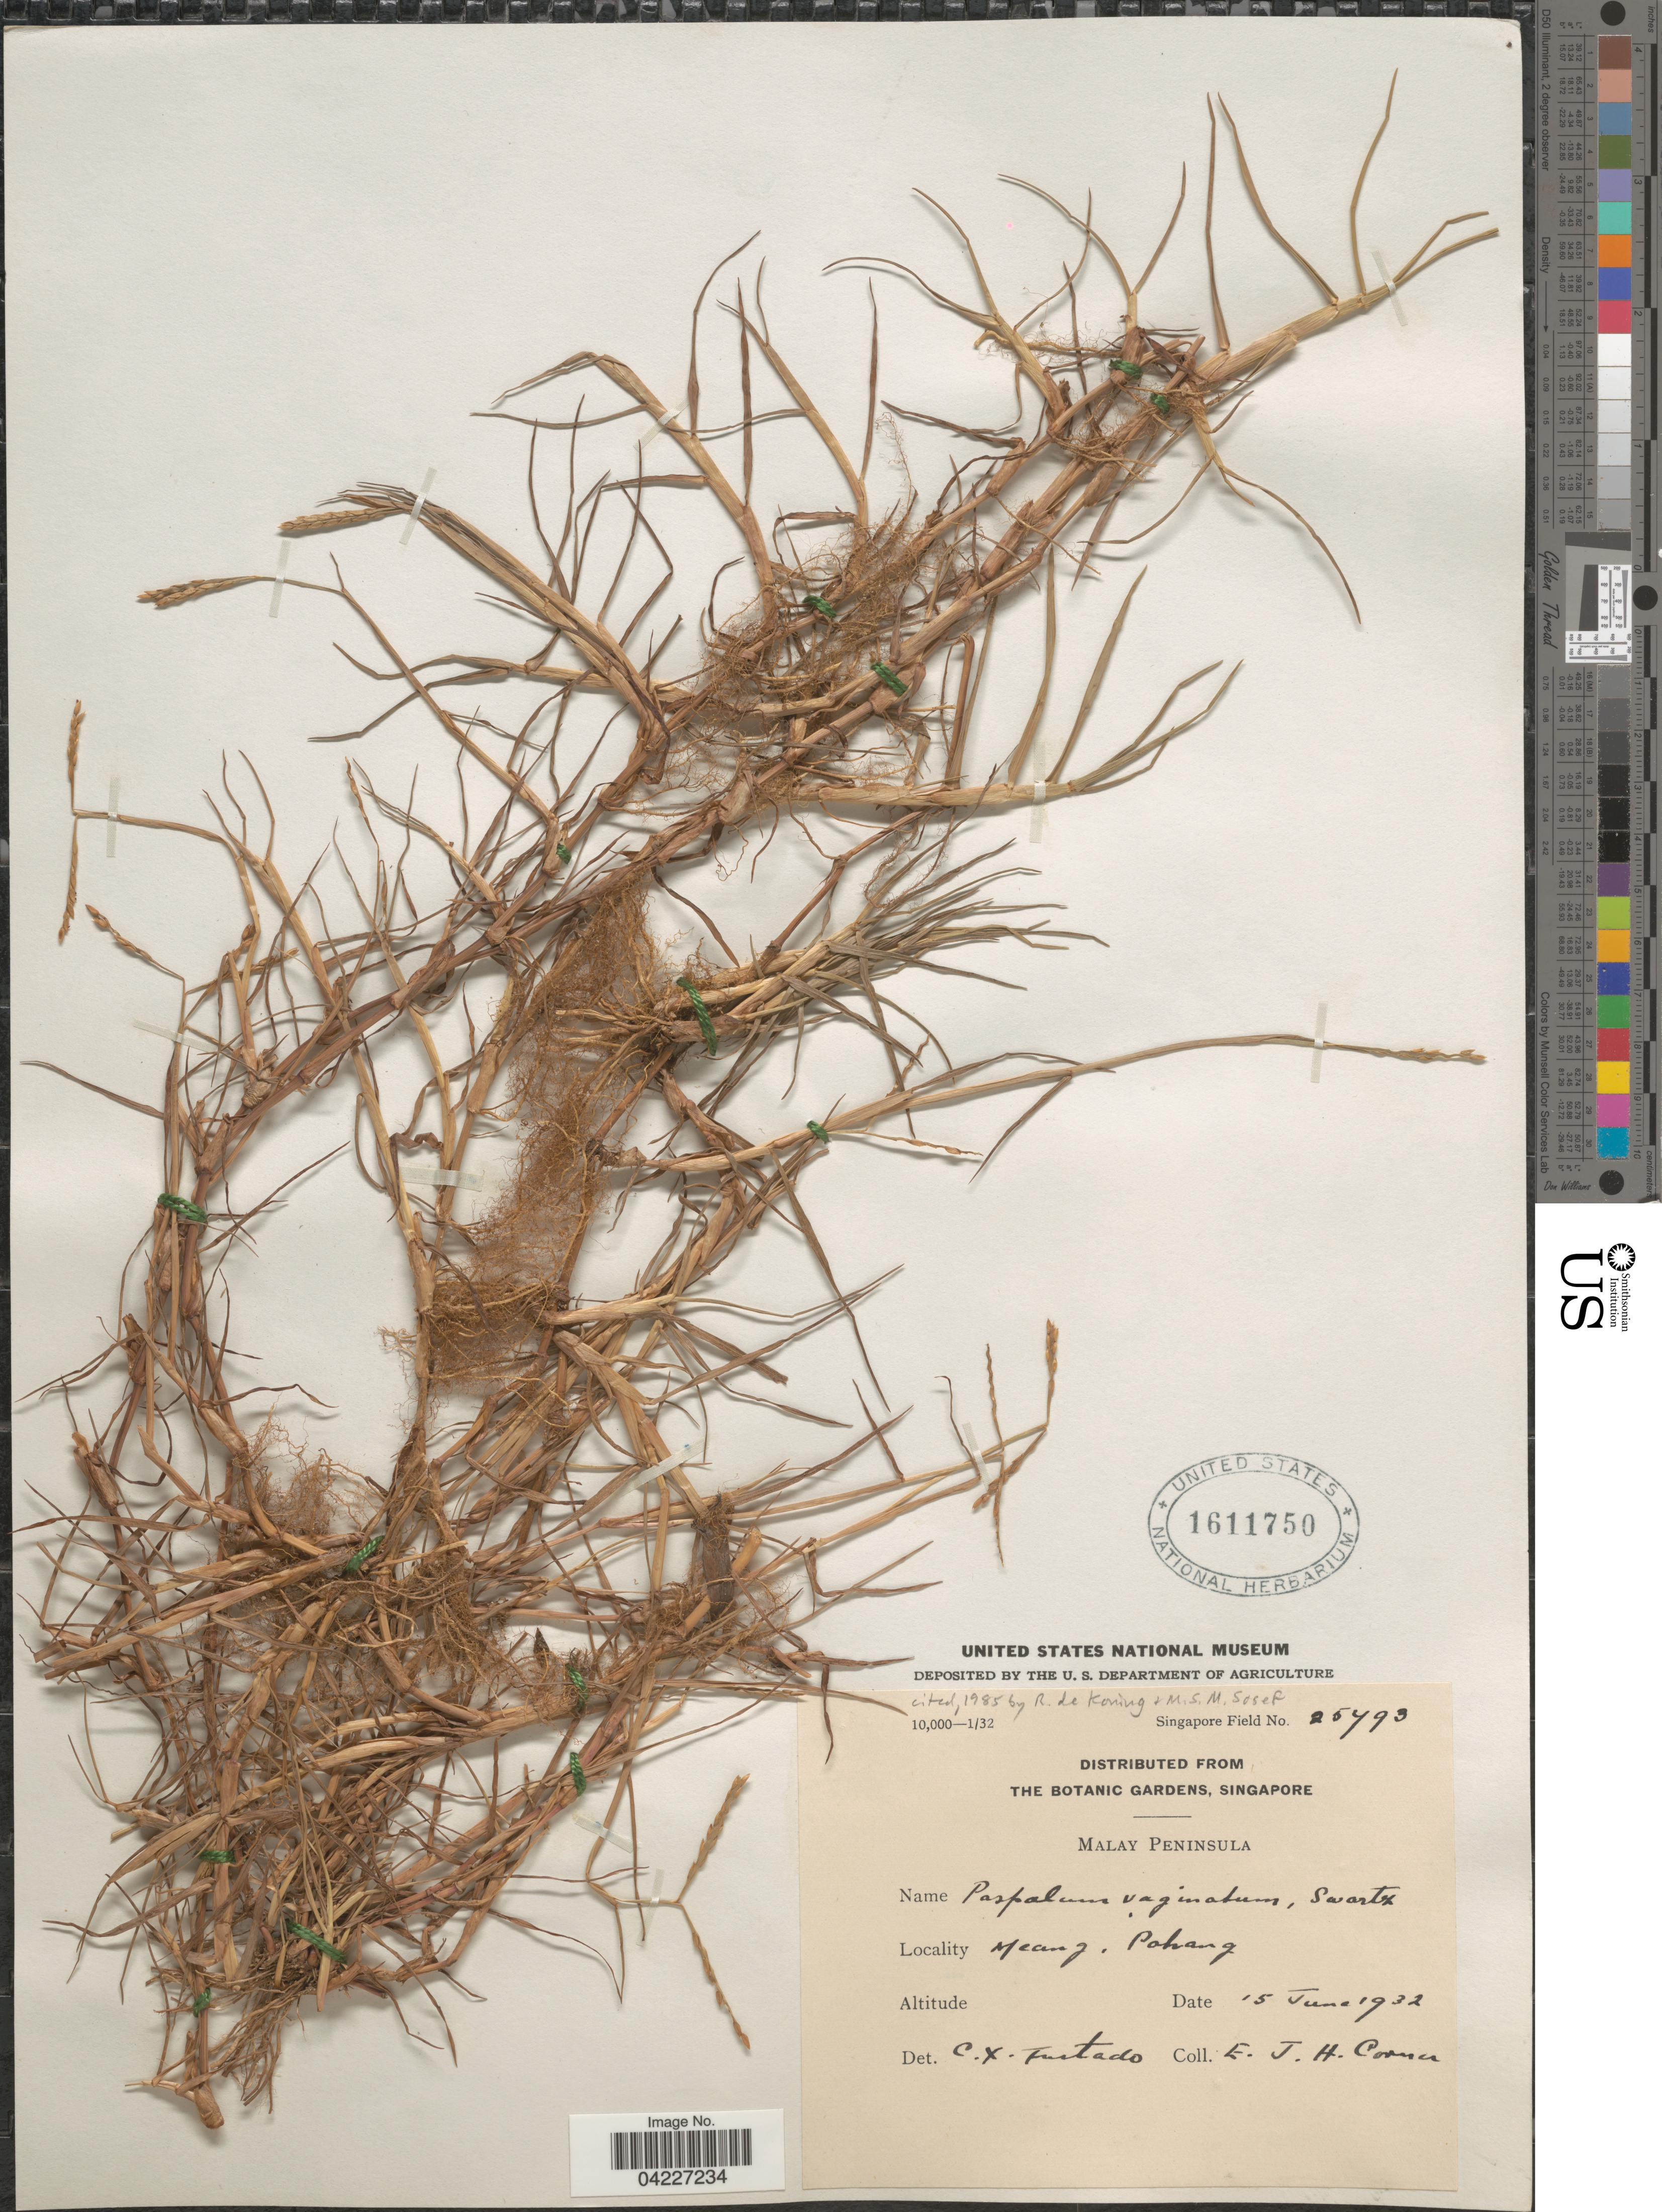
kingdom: Plantae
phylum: Tracheophyta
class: Liliopsida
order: Poales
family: Poaceae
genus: Paspalum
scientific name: Paspalum distichum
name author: L.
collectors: E. Corner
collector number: Singapore Field 25493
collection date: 1932-06-15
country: Malaysia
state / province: Pahang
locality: Malay Peninsula. Meang.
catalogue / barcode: US 1611750